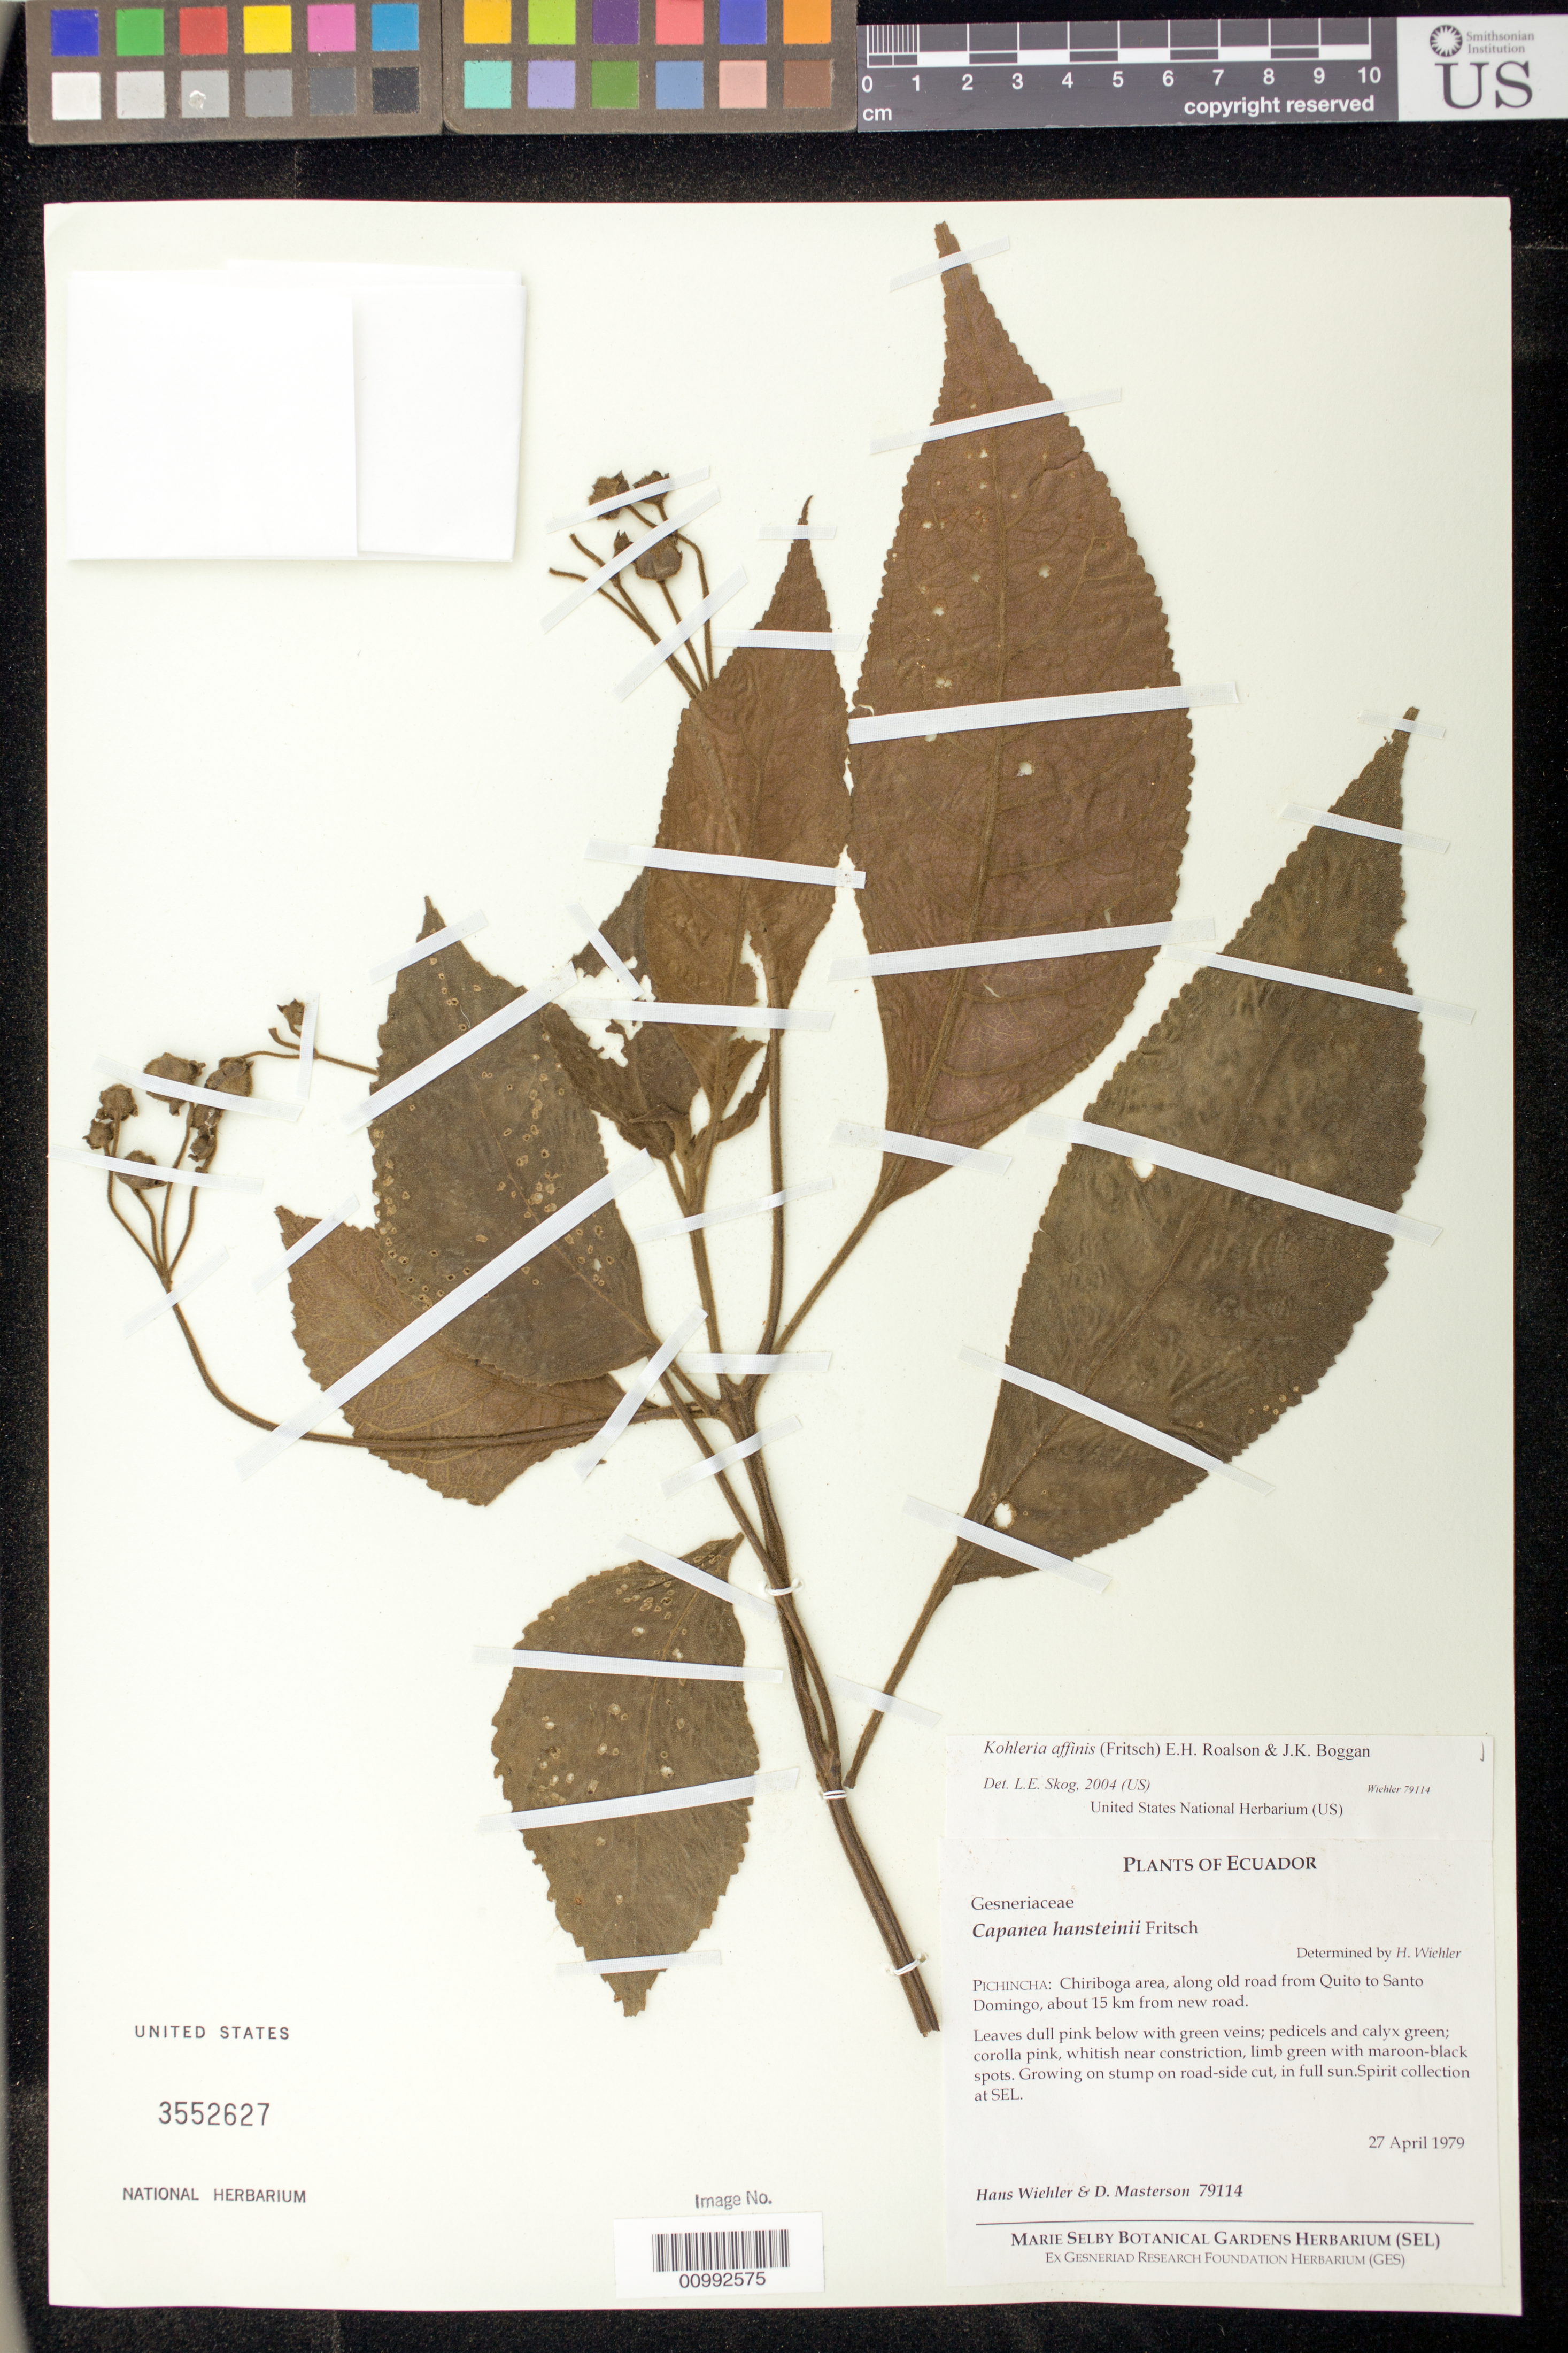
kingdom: Plantae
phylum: Tracheophyta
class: Magnoliopsida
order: Lamiales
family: Gesneriaceae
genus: Kohleria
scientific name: Kohleria affinis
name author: (Fritsch) Roalson & Boggan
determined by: Skog, Laurence E.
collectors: H. J. Wiehler & D. Masterson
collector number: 79114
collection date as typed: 27 Apr 1979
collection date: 1979-04-27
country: Ecuador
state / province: Pichincha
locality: Pichincha: Chiriboga area, along old road from Quito to Santo Domingo, about 15 km from new road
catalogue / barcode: US 3552627